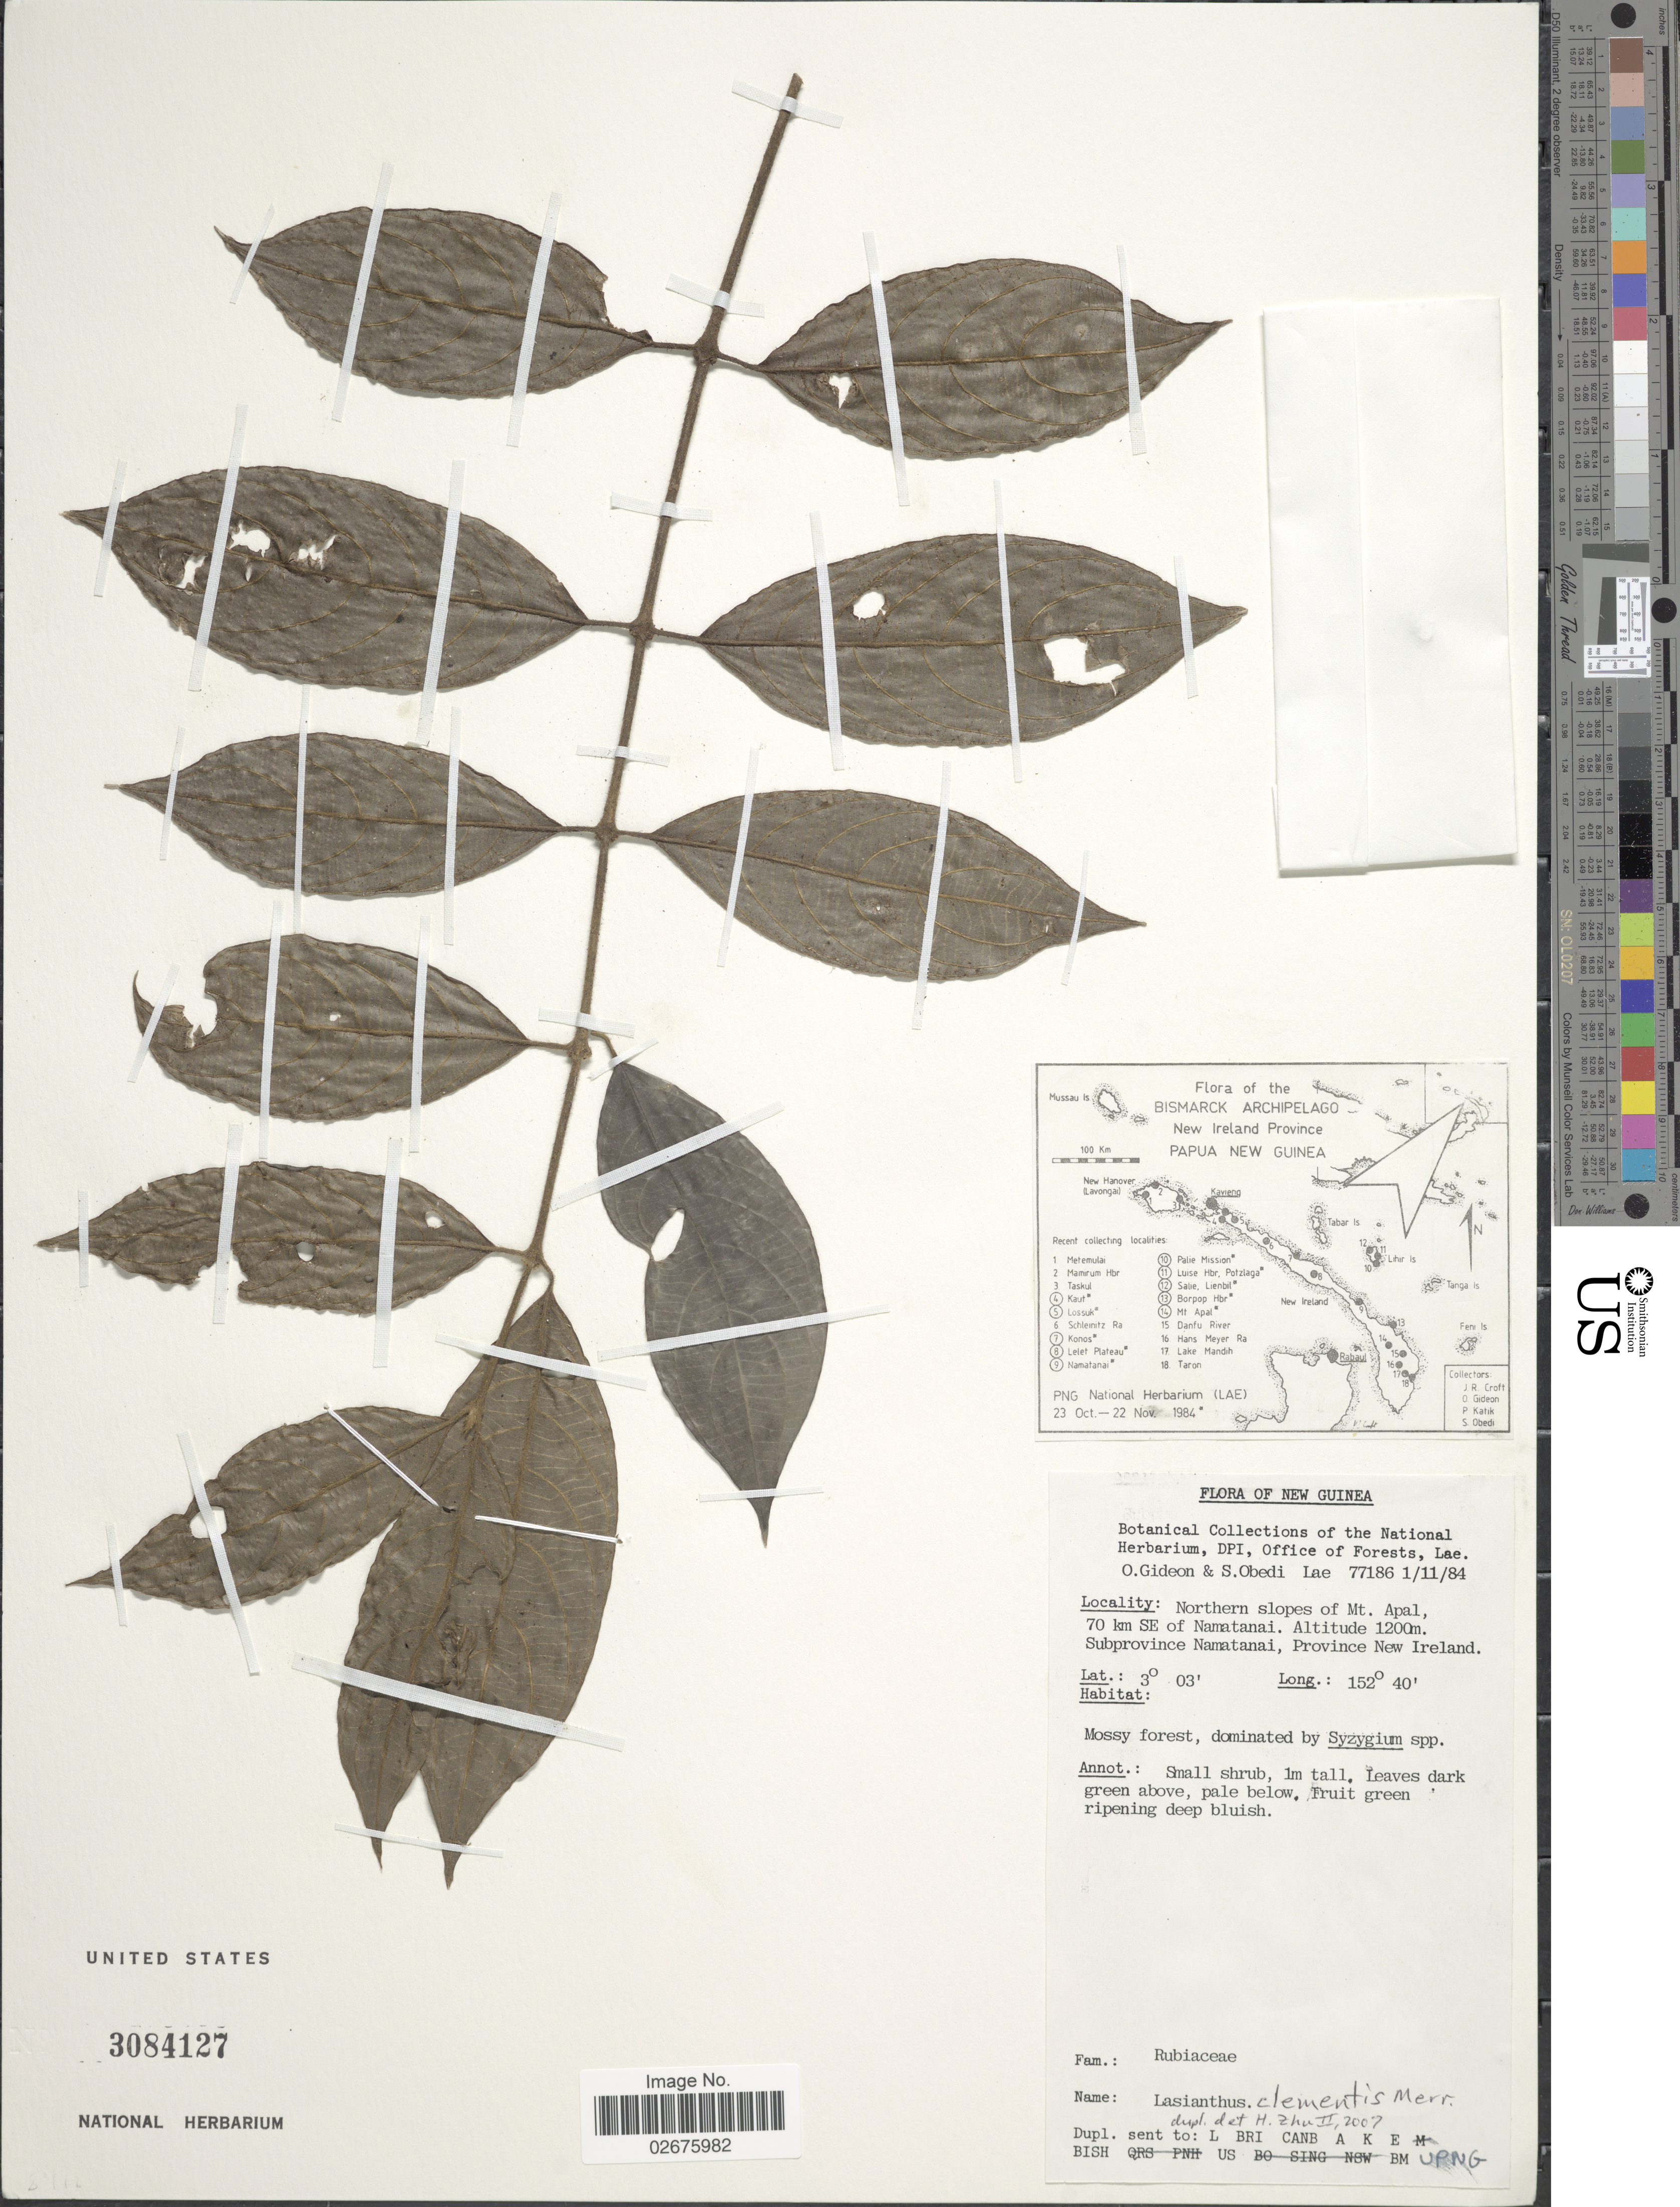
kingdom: Plantae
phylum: Tracheophyta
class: Magnoliopsida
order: Gentianales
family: Rubiaceae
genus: Lasianthus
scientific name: Lasianthus clementis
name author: Merr.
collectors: O. Gideon & S. Obedi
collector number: Lae 77186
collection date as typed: Transcribed d/m/y: 1/11/84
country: Papua New Guinea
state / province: New Ireland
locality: New Guinea, Northern slopes of Mt Apal, 70 km SE of Namatanai, Subprovince Namatanai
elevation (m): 1200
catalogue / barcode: US 3084127